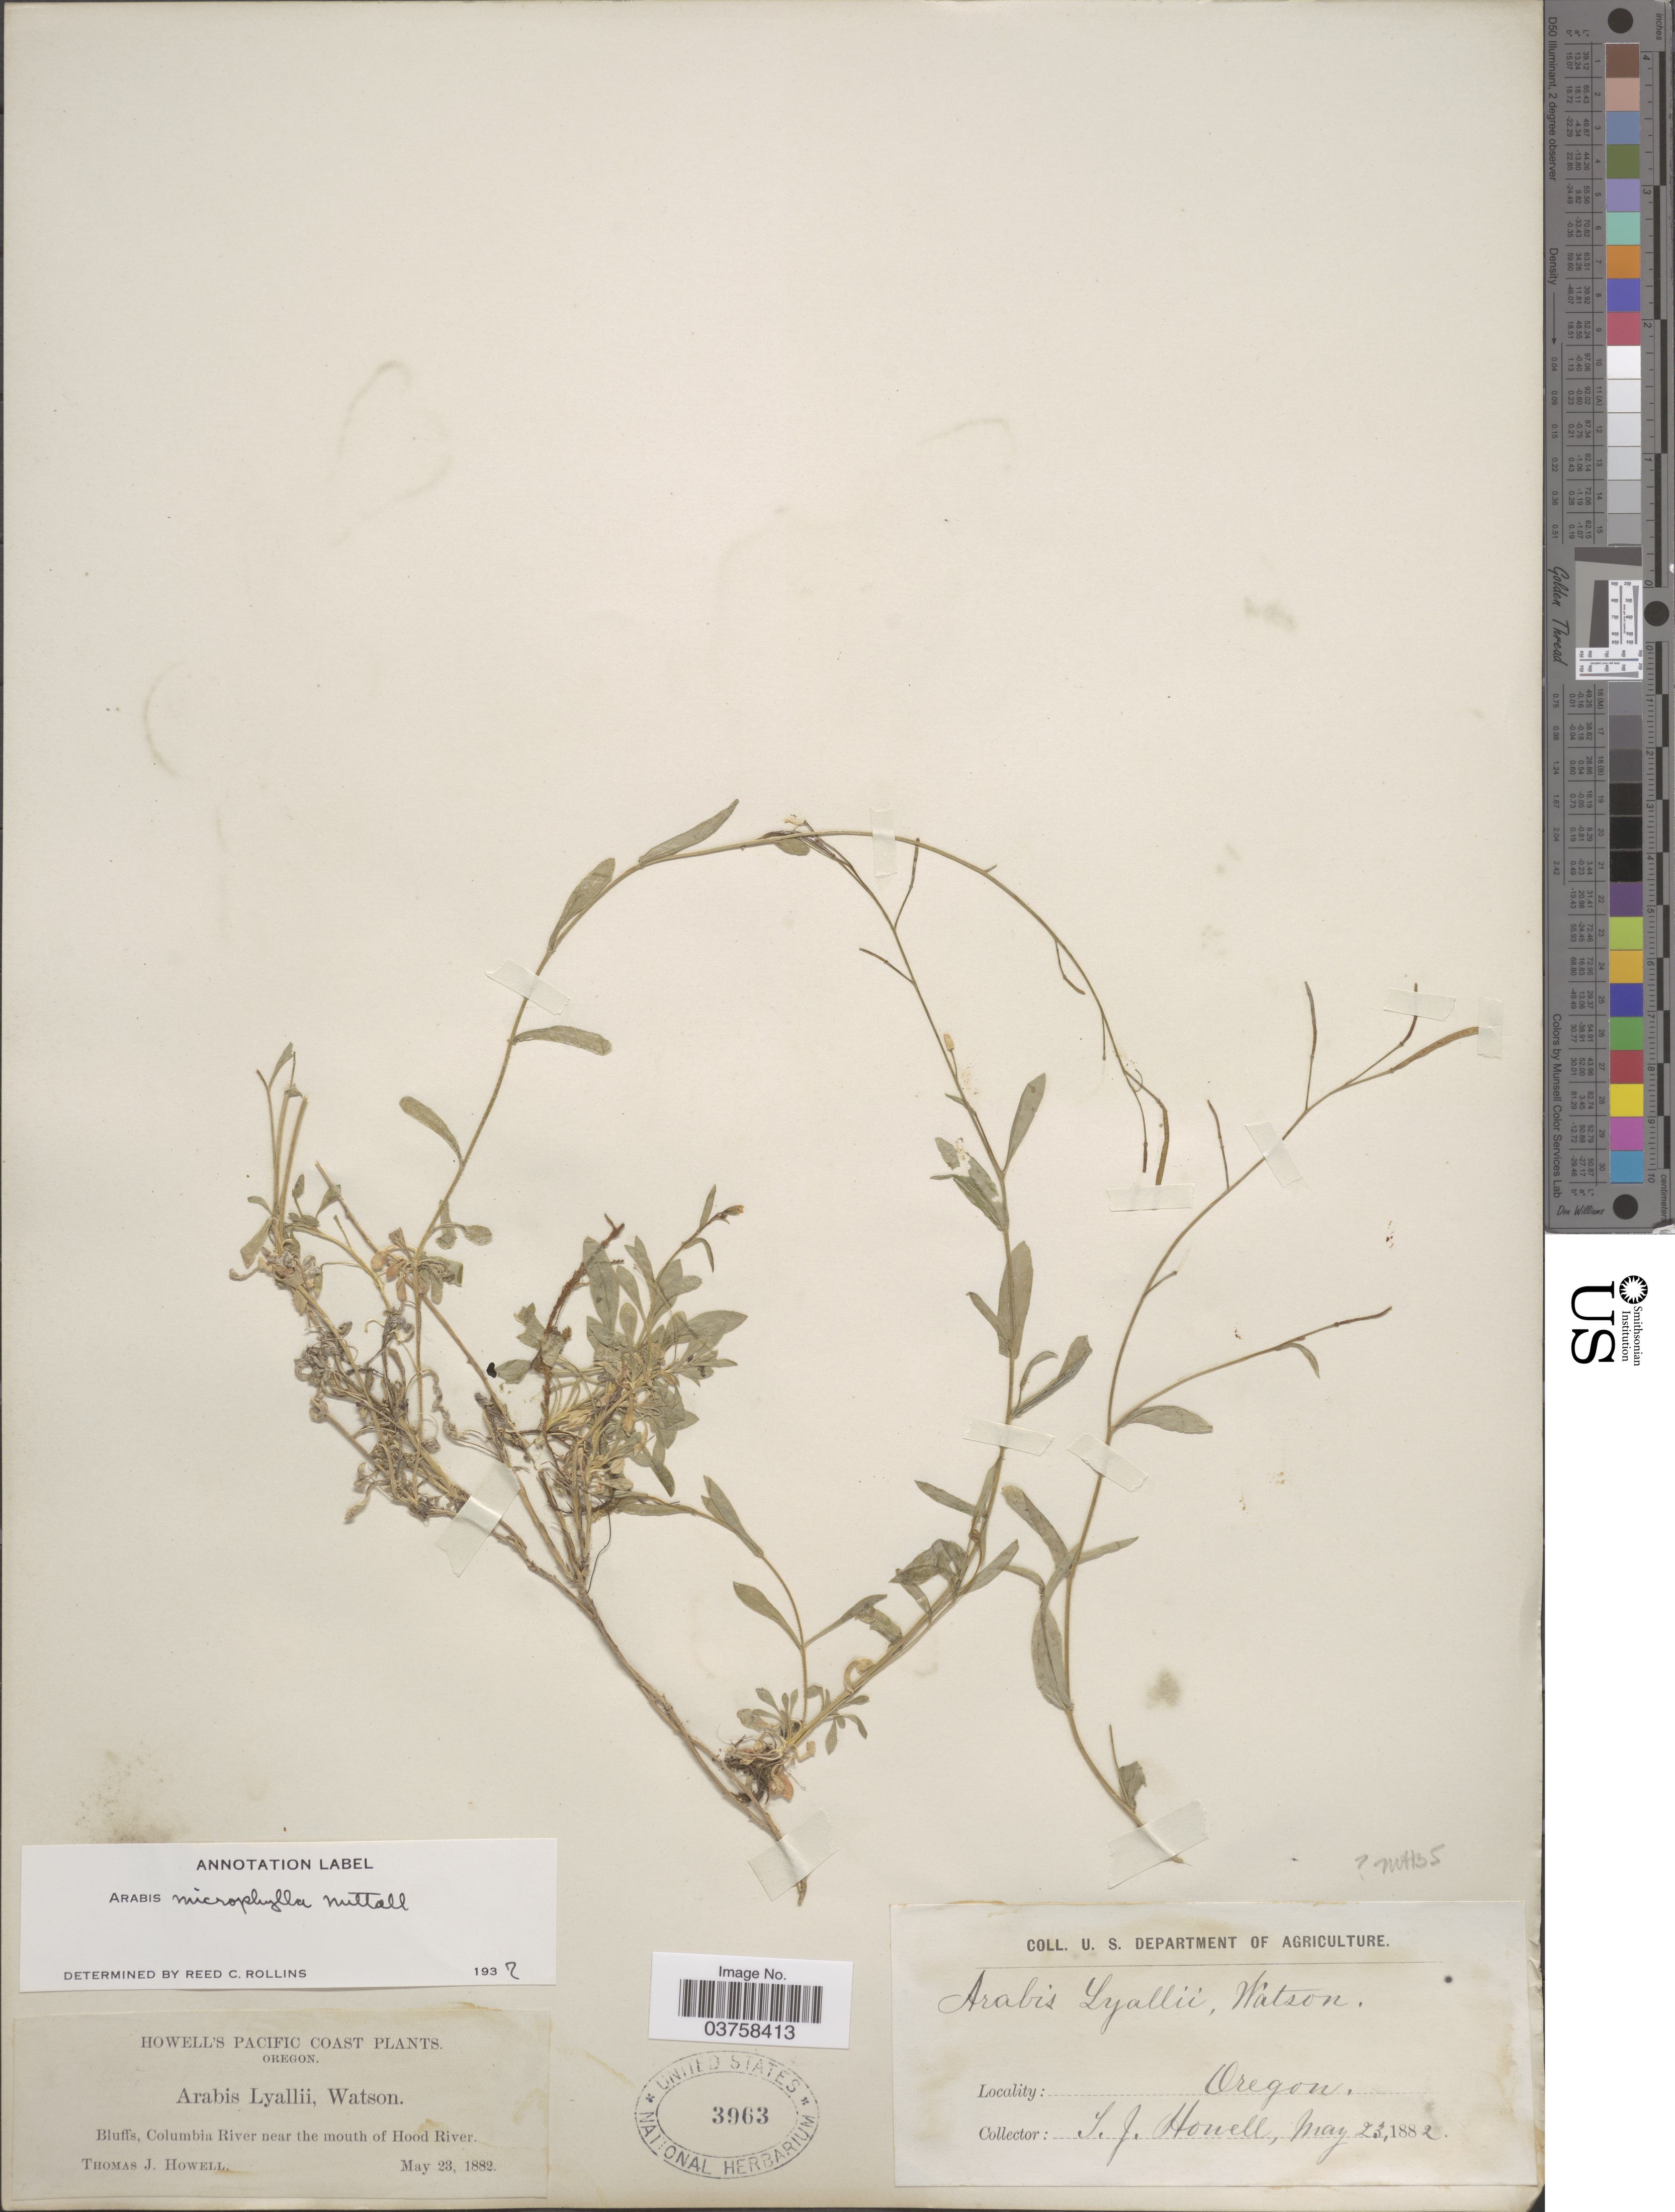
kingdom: Plantae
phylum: Tracheophyta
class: Magnoliopsida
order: Brassicales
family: Brassicaceae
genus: Arabis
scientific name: Arabis microphylla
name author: Nutt.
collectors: T. J. Howell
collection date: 1882-05-23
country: United States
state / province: Oregon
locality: Pacific Coast. Bluffs, Columbia River near the mouth of Hood River.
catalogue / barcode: US 3963